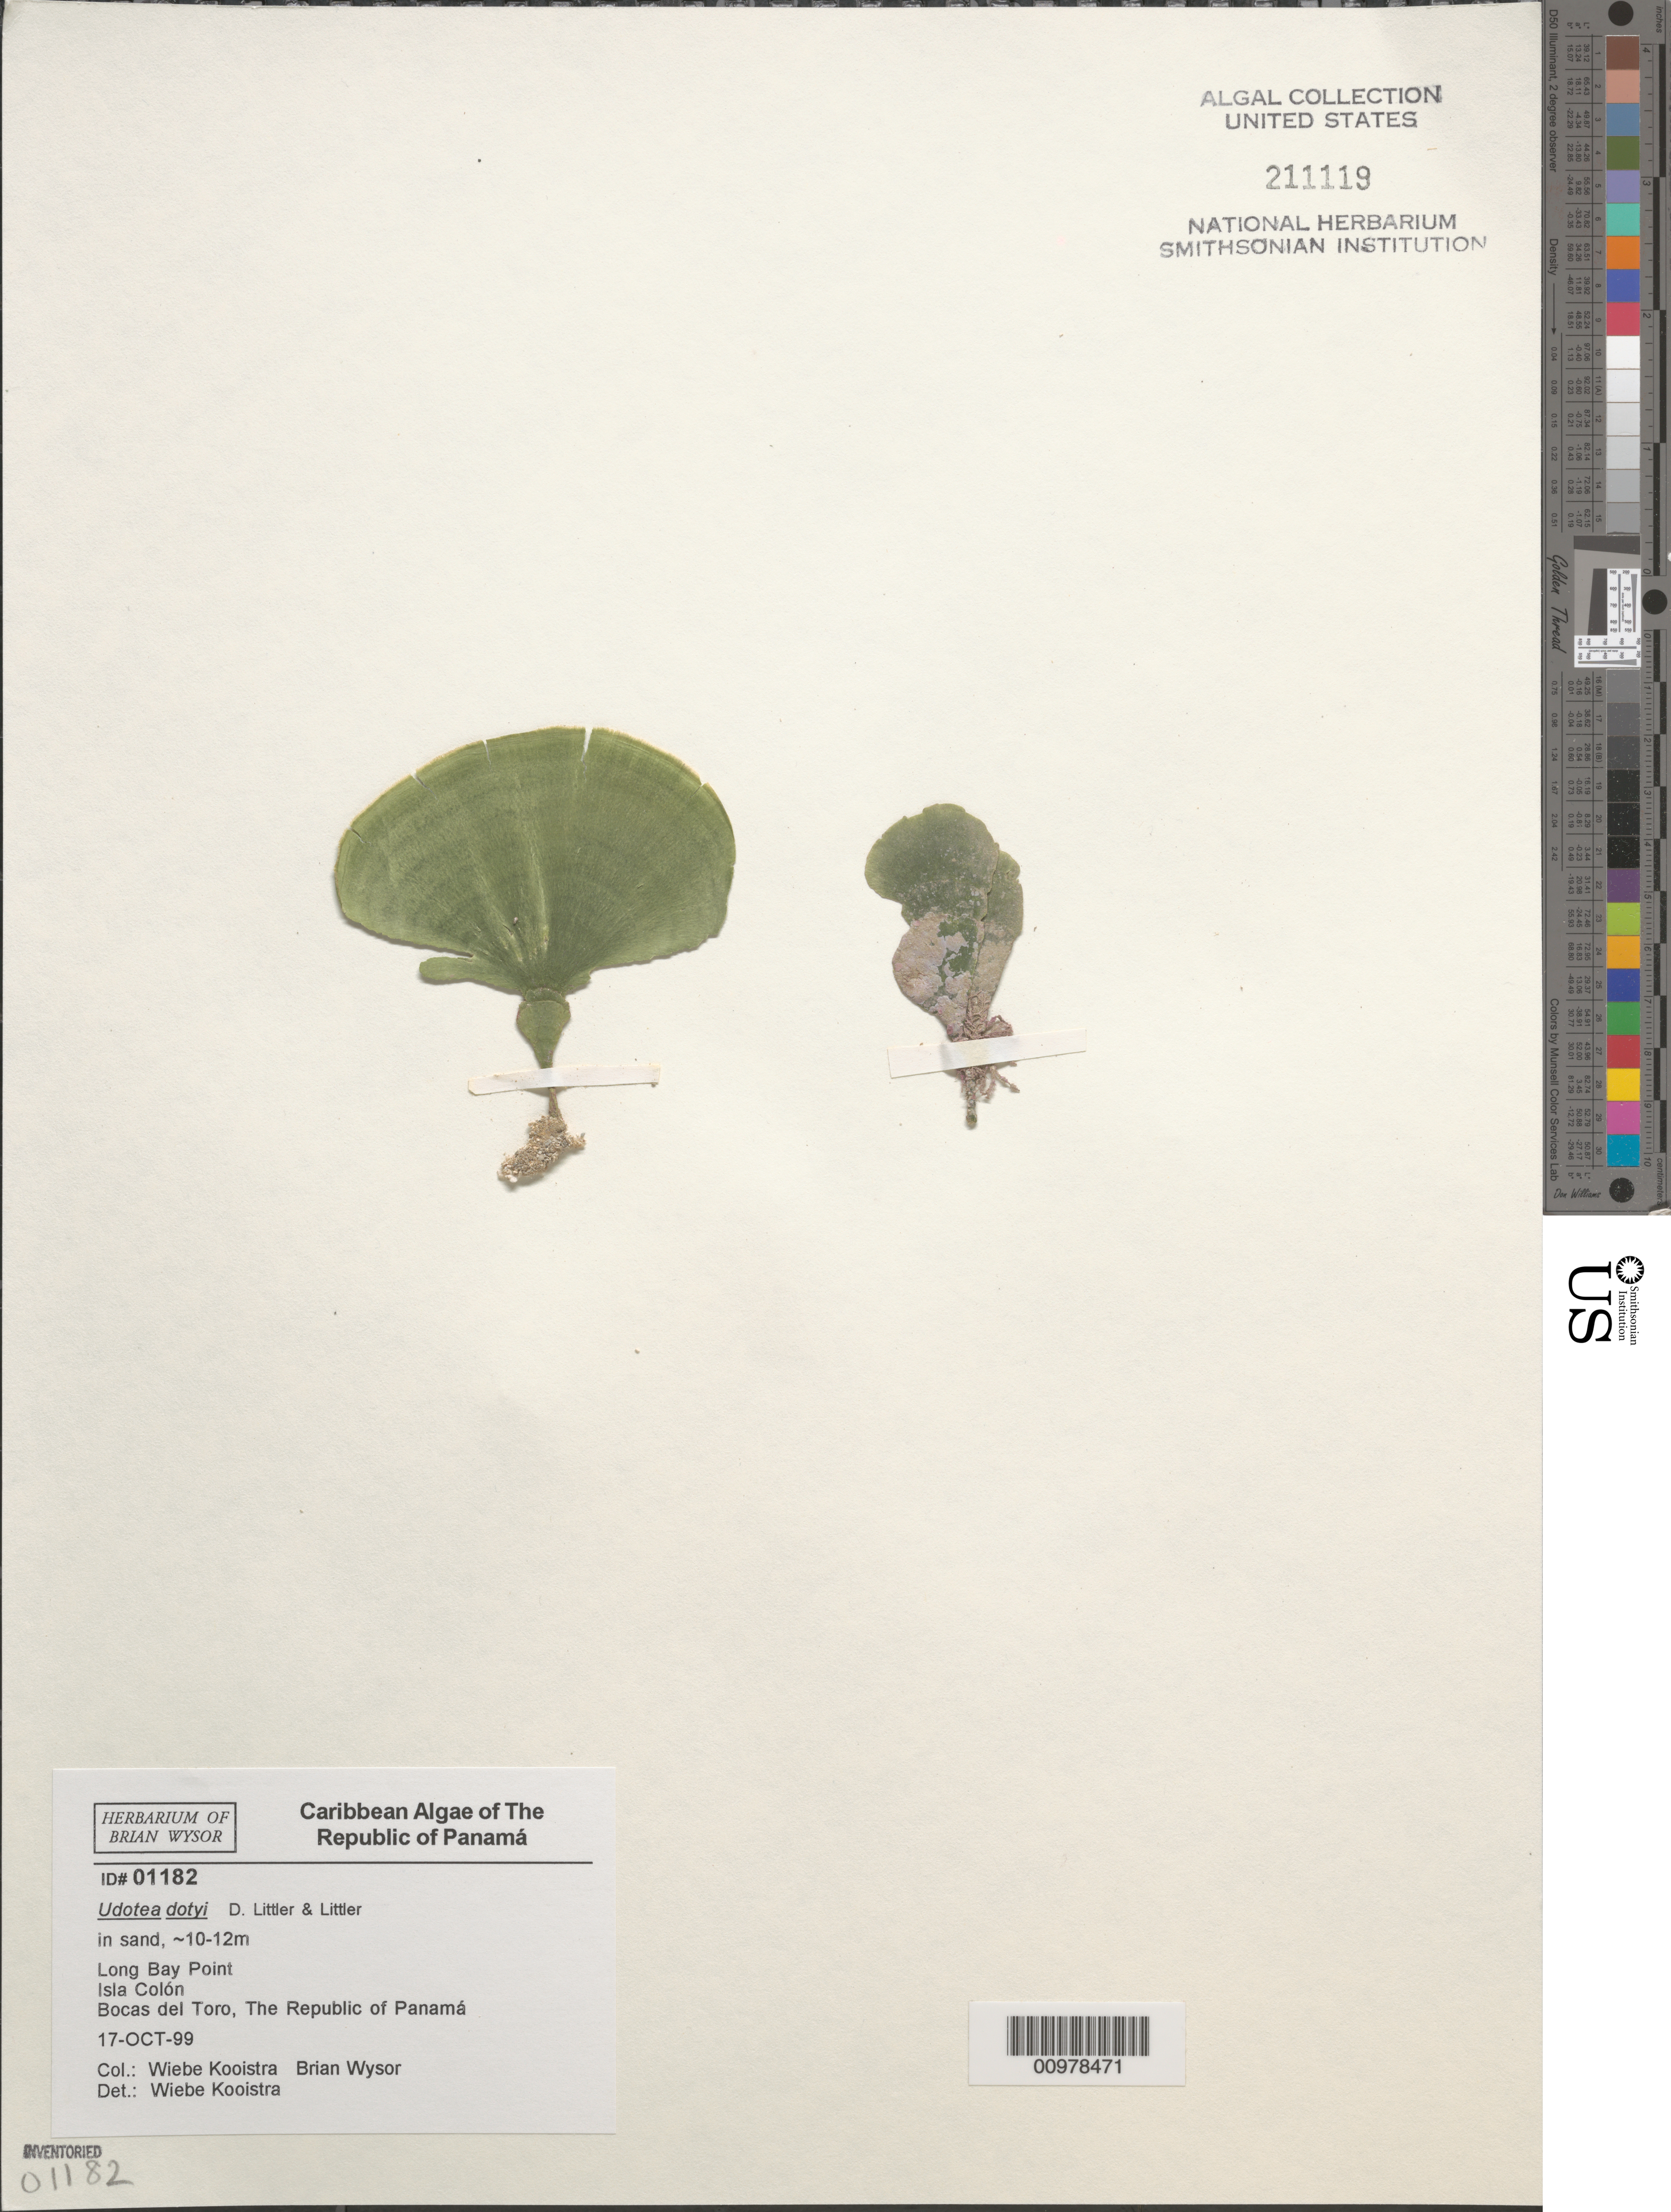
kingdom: Plantae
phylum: Chlorophyta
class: Ulvophyceae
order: Bryopsidales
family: Udoteaceae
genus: Udotea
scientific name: Udotea dotyi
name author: D.S. Littler & Littler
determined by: Kooistra, Wiebe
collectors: B. Wysor & W. Kooistra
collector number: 01182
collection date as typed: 17 Oct 1999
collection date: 1999-10-17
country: Panama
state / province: Bocas del Toro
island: Colón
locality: Long Bay Point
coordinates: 9 24' 00" N, 82 13' 39" W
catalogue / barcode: US 211119